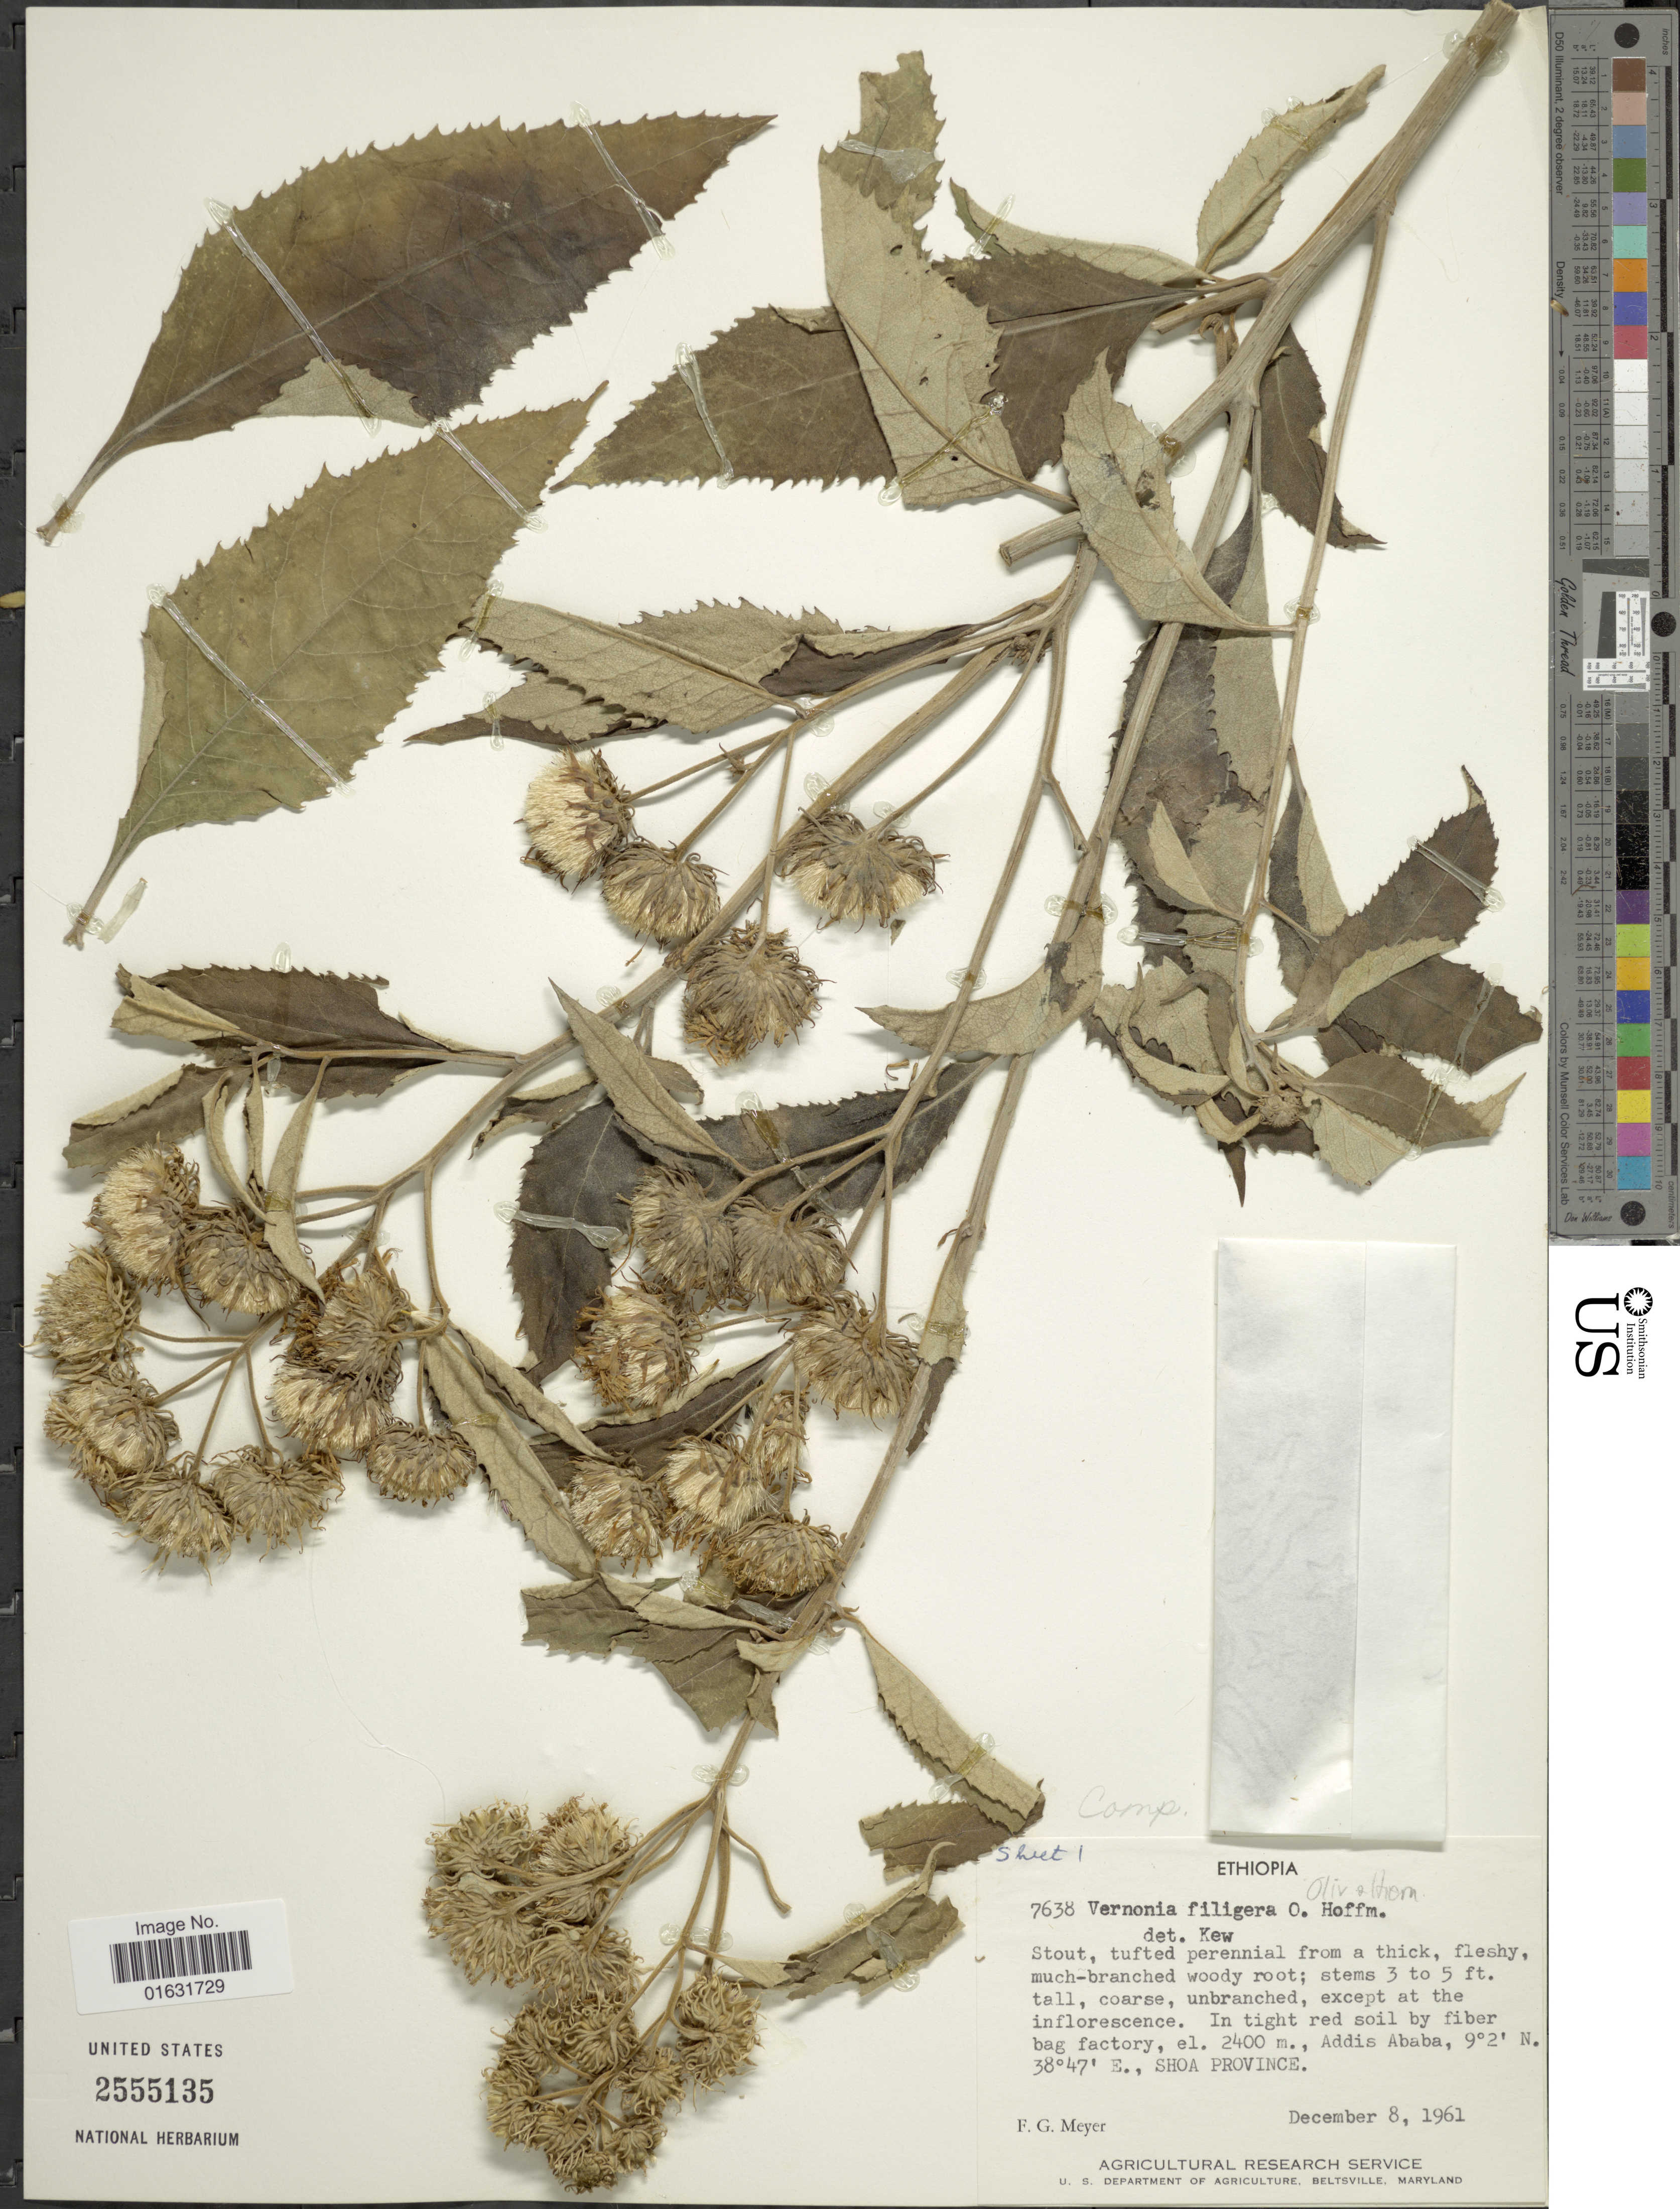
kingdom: Plantae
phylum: Tracheophyta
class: Magnoliopsida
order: Asterales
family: Asteraceae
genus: Baccharoides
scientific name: Baccharoides filigera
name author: (Oliv. & Hiern) Isawumi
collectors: F. G. Meyer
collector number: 7638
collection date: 1961-12-08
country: Ethiopia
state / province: Addis Ababa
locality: In tight red soil by fiber bag factory, Addis Ababa, Shoa Province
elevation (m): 2400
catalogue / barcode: US 2555135